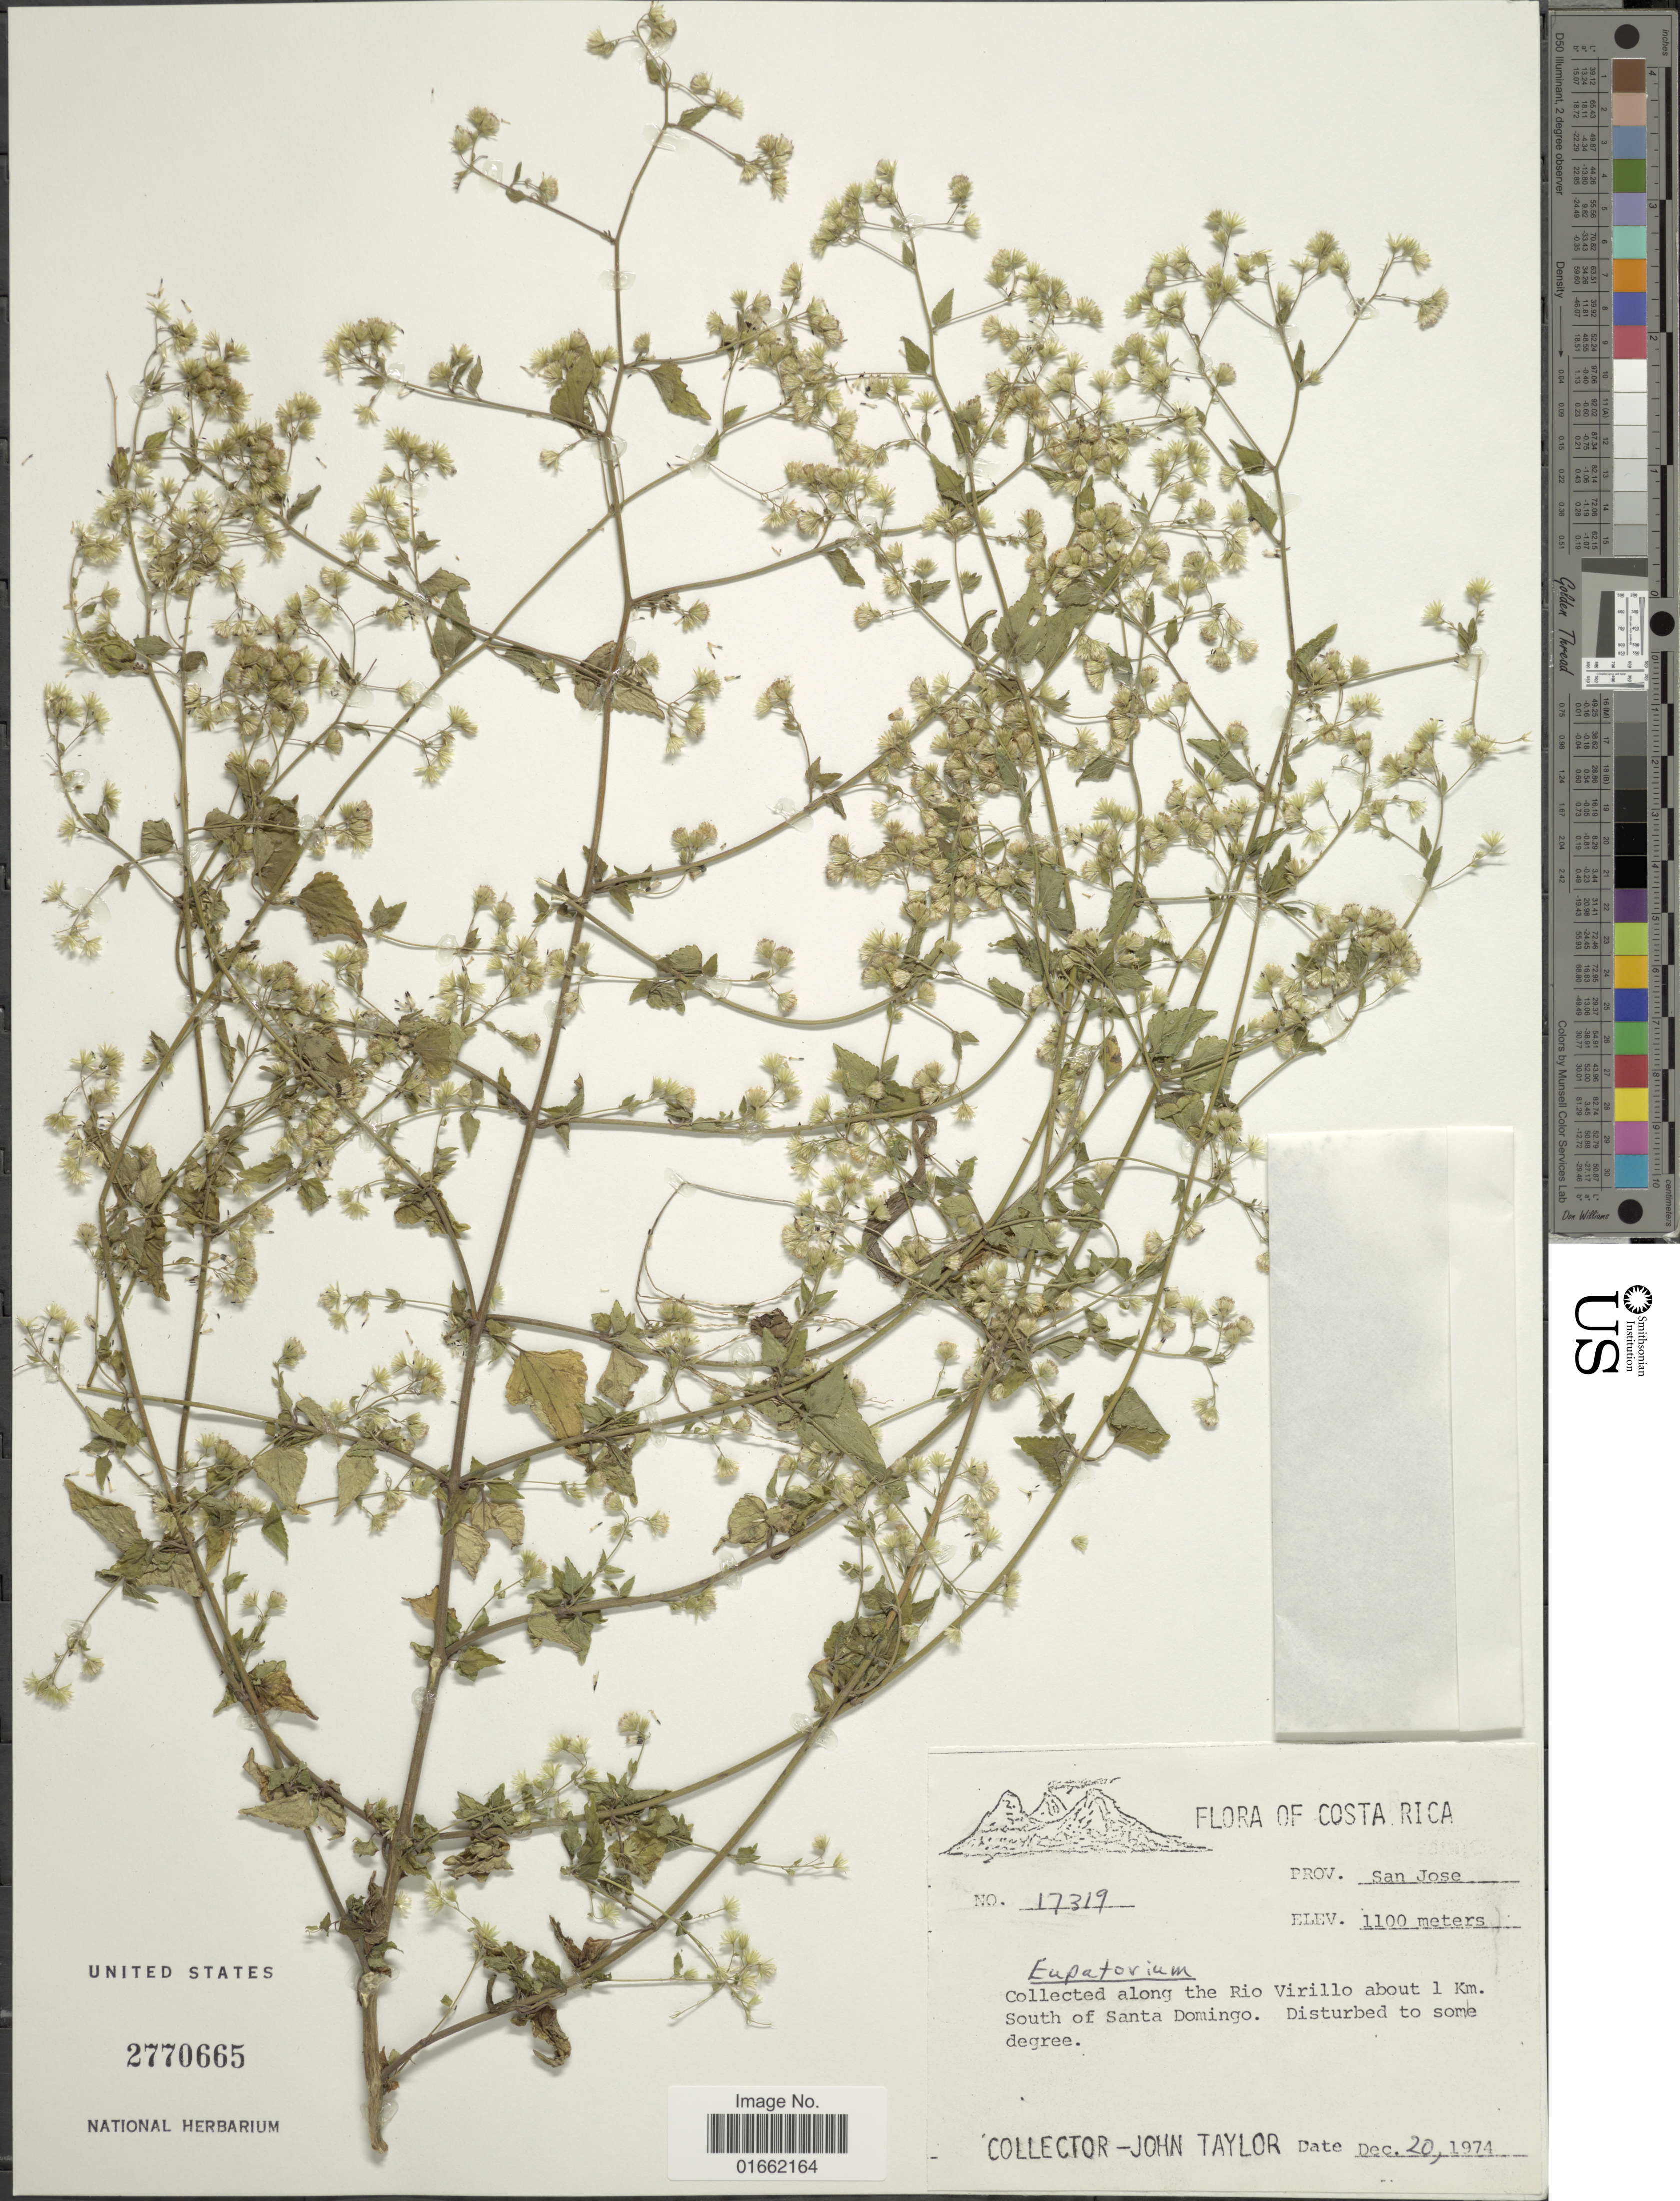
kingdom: Plantae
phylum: Tracheophyta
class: Magnoliopsida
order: Asterales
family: Asteraceae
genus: Fleischmannia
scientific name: Fleischmannia sinclairii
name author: (Benth. ex Oerst.) R.M. King & H. Rob.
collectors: J. Taylor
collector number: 17319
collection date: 1974-12-20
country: Costa Rica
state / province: San José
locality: Prov. San Jose. Collected along the Rio Virillo about 1 Km. South of Santa Domingo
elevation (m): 1100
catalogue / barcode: US 2770665